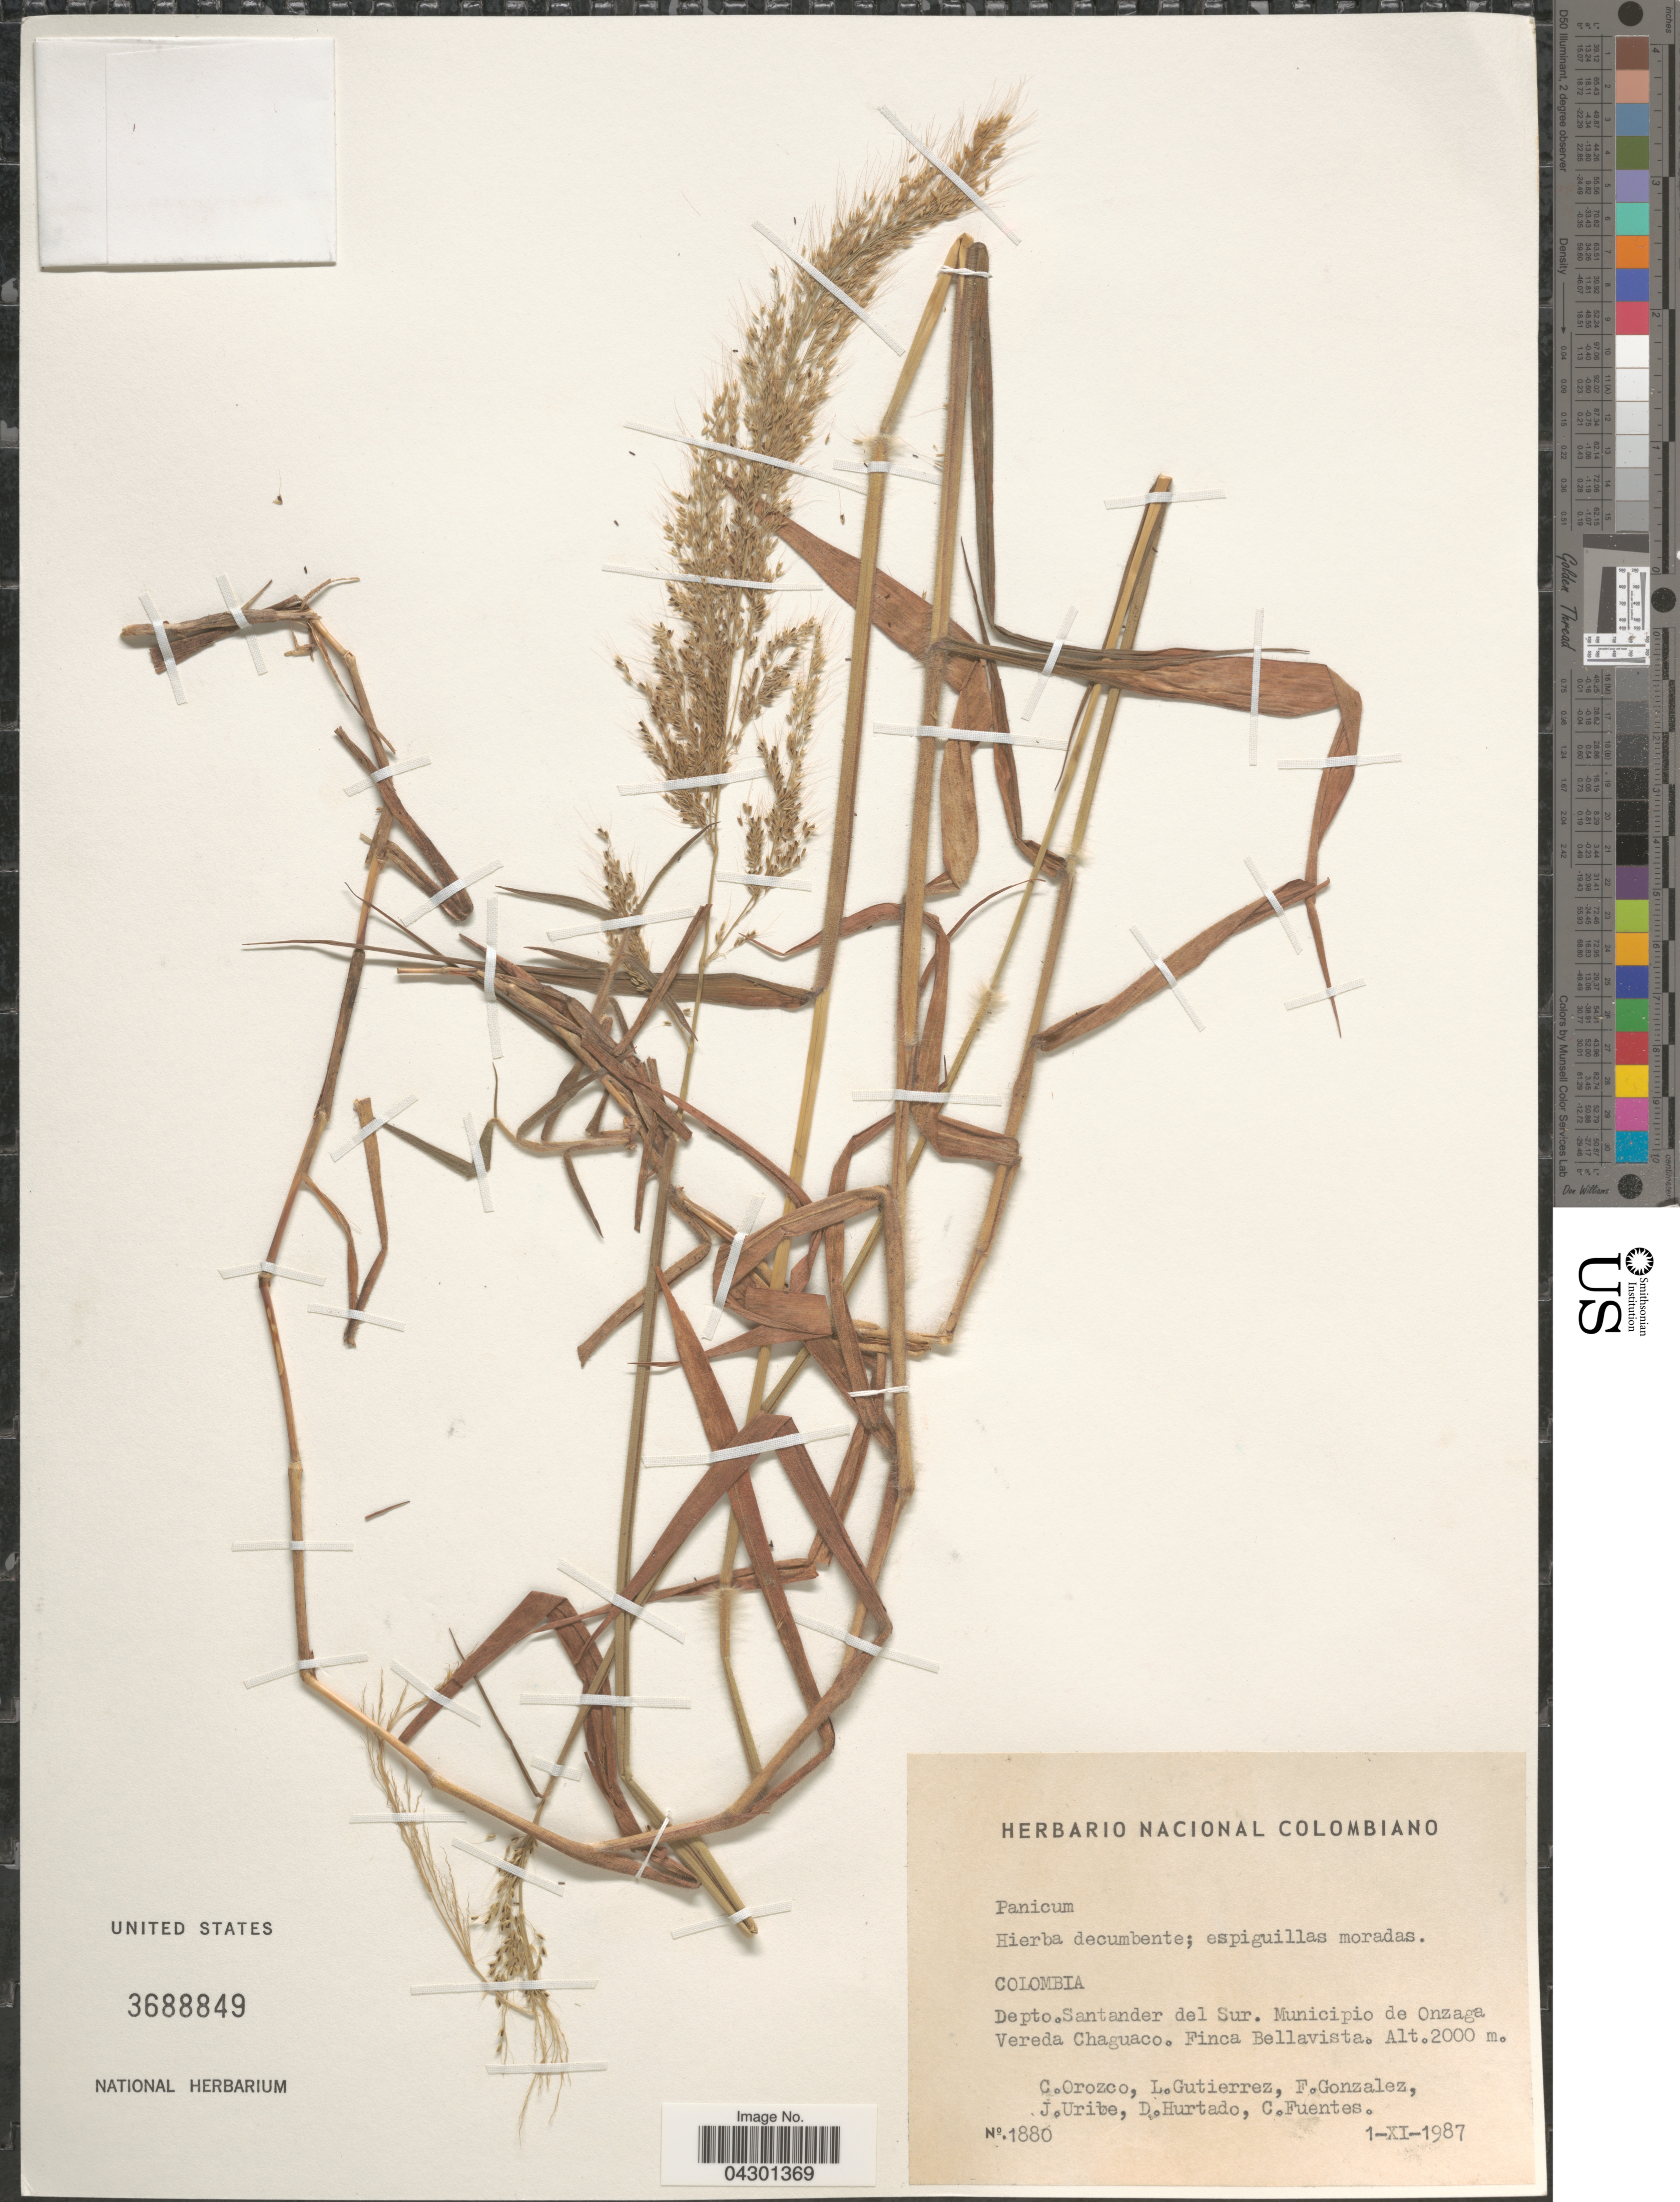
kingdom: Plantae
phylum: Tracheophyta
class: Liliopsida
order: Poales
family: Poaceae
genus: Panicum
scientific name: Panicum sp.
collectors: C. Orozco, L. Gutiérrez, F. Gonzalez, J. Uribe & et al.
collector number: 1880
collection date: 1987-11-01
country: Colombia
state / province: Santander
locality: Depto.Santander del Sur. Municipio de Onzaga. Vereda Chaguaco. Finca Bellavista.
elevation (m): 2000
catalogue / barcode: US 3688849